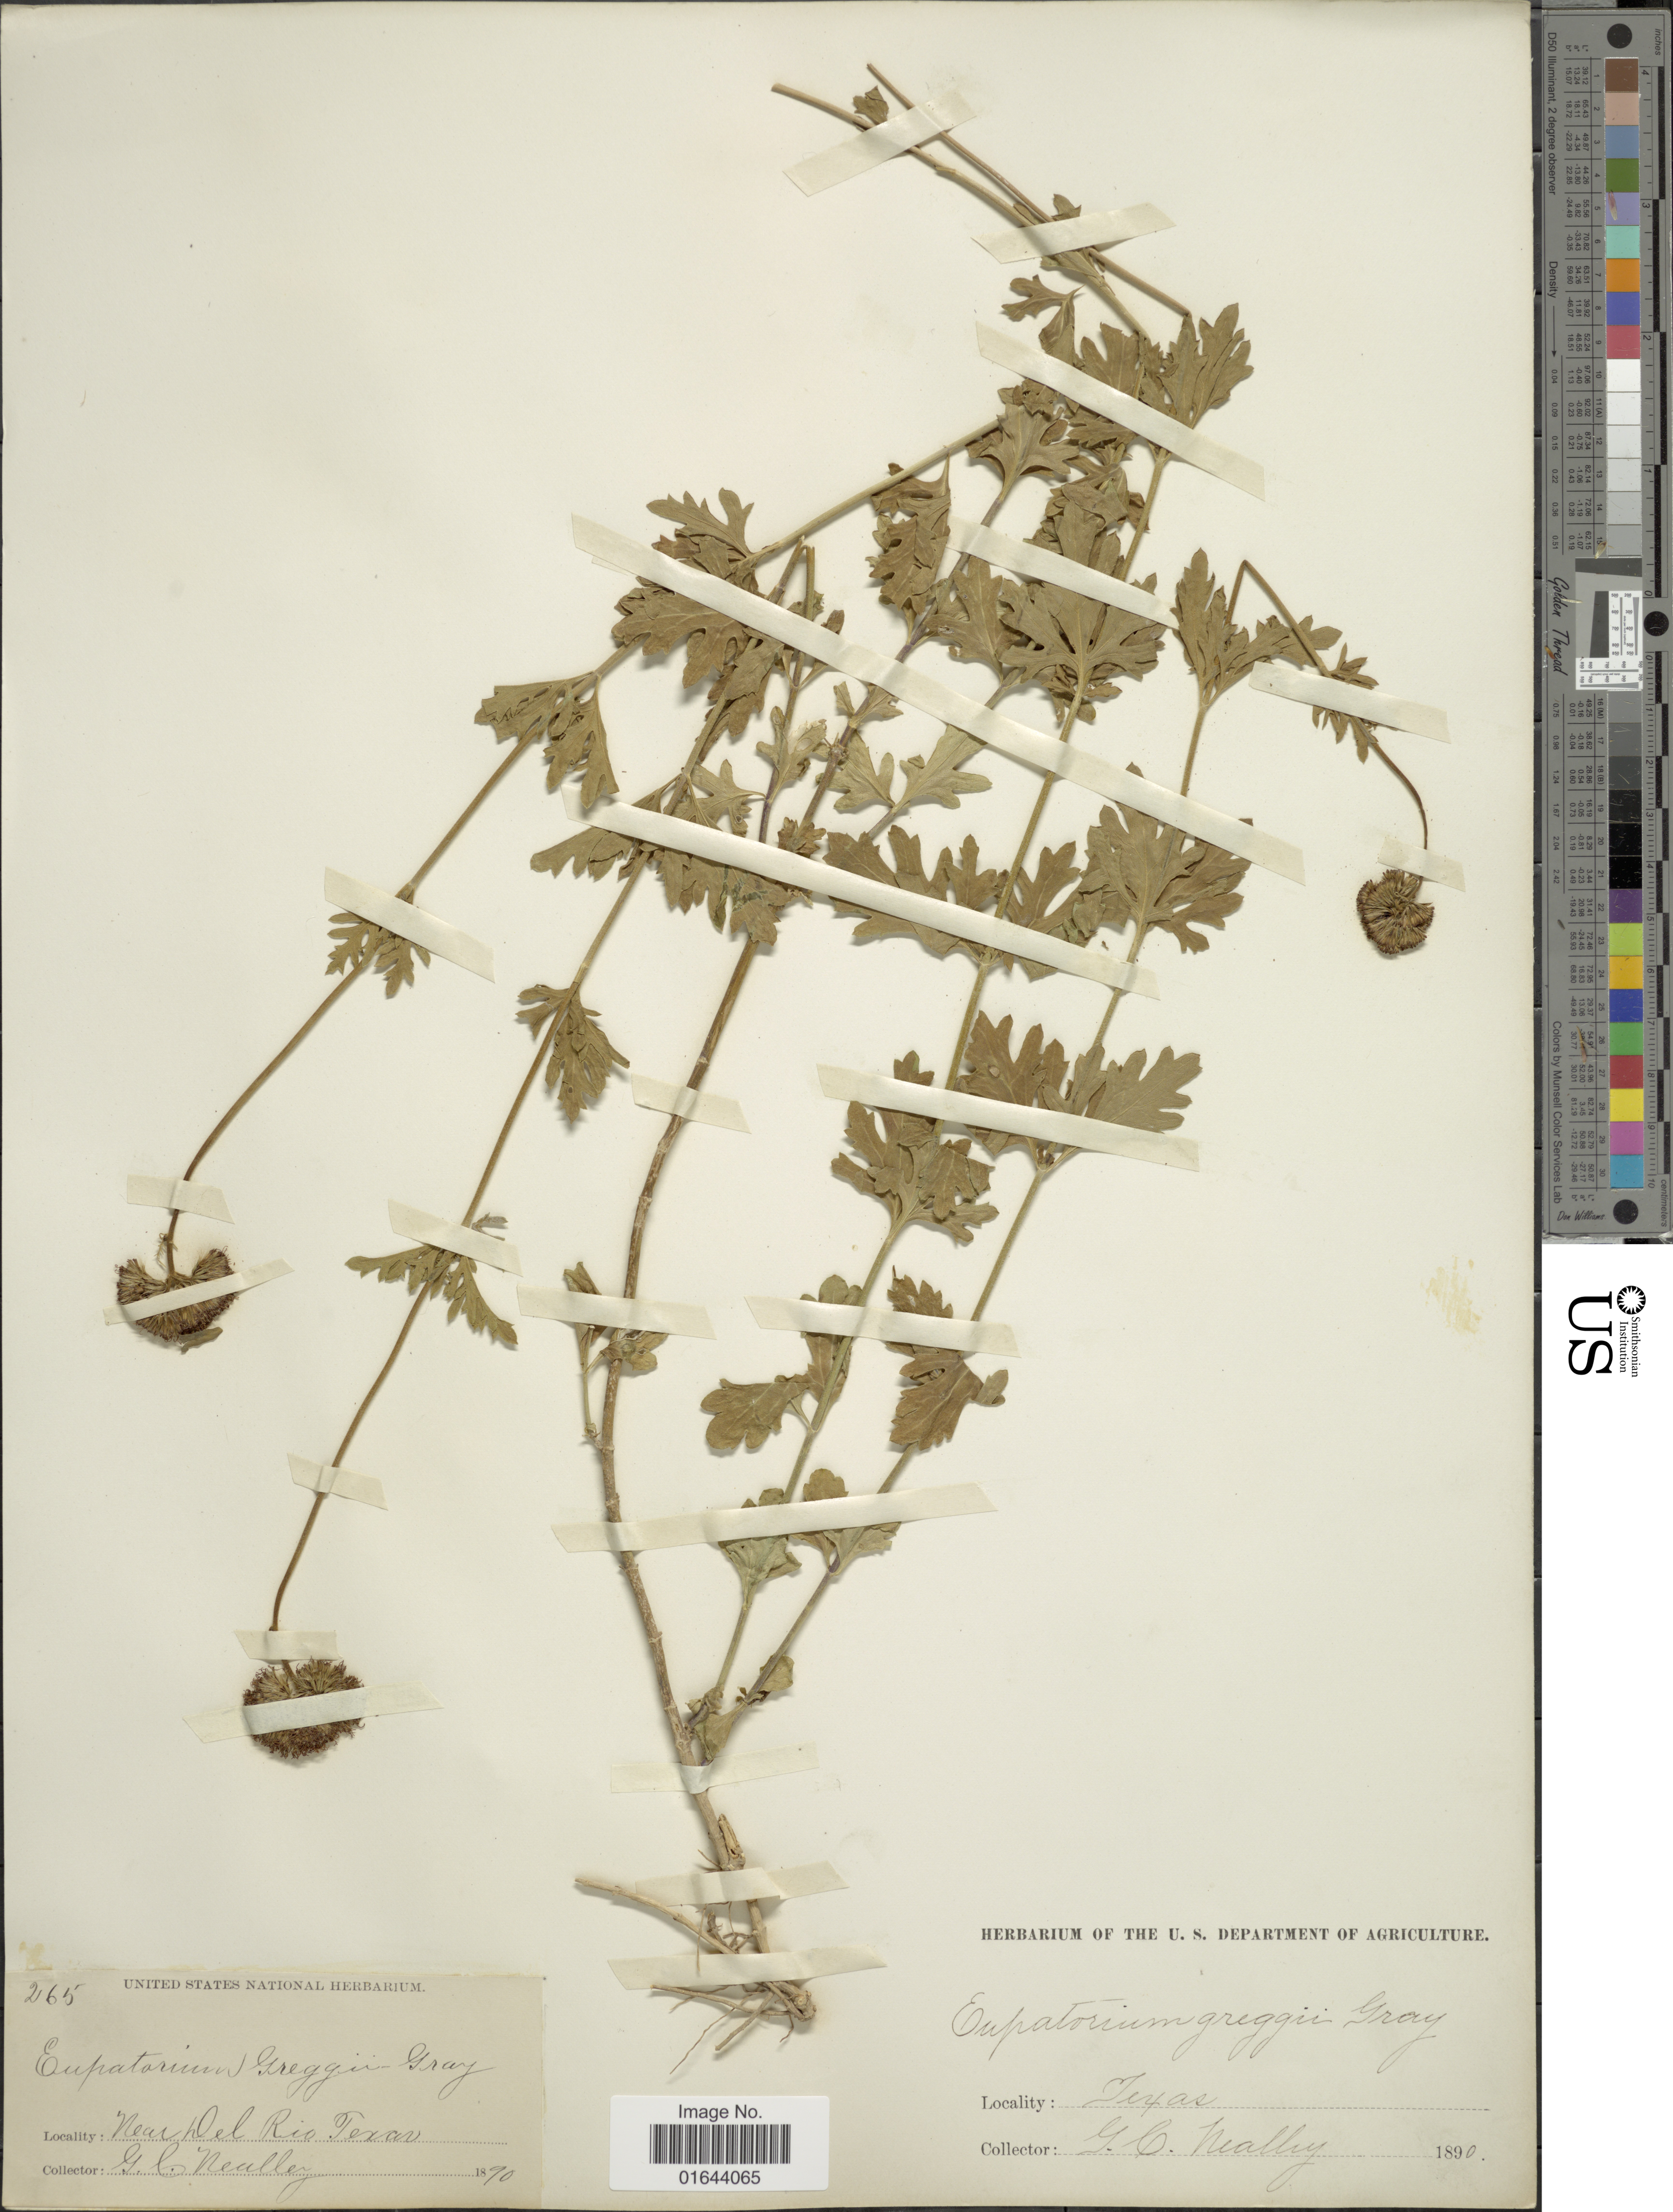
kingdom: Plantae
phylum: Tracheophyta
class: Magnoliopsida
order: Asterales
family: Asteraceae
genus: Conoclinium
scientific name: Conoclinium greggii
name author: (A. Gray) Small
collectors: G. C. Nealley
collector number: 265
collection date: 1890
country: United States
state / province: Texas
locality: Near Del Rio, Texas